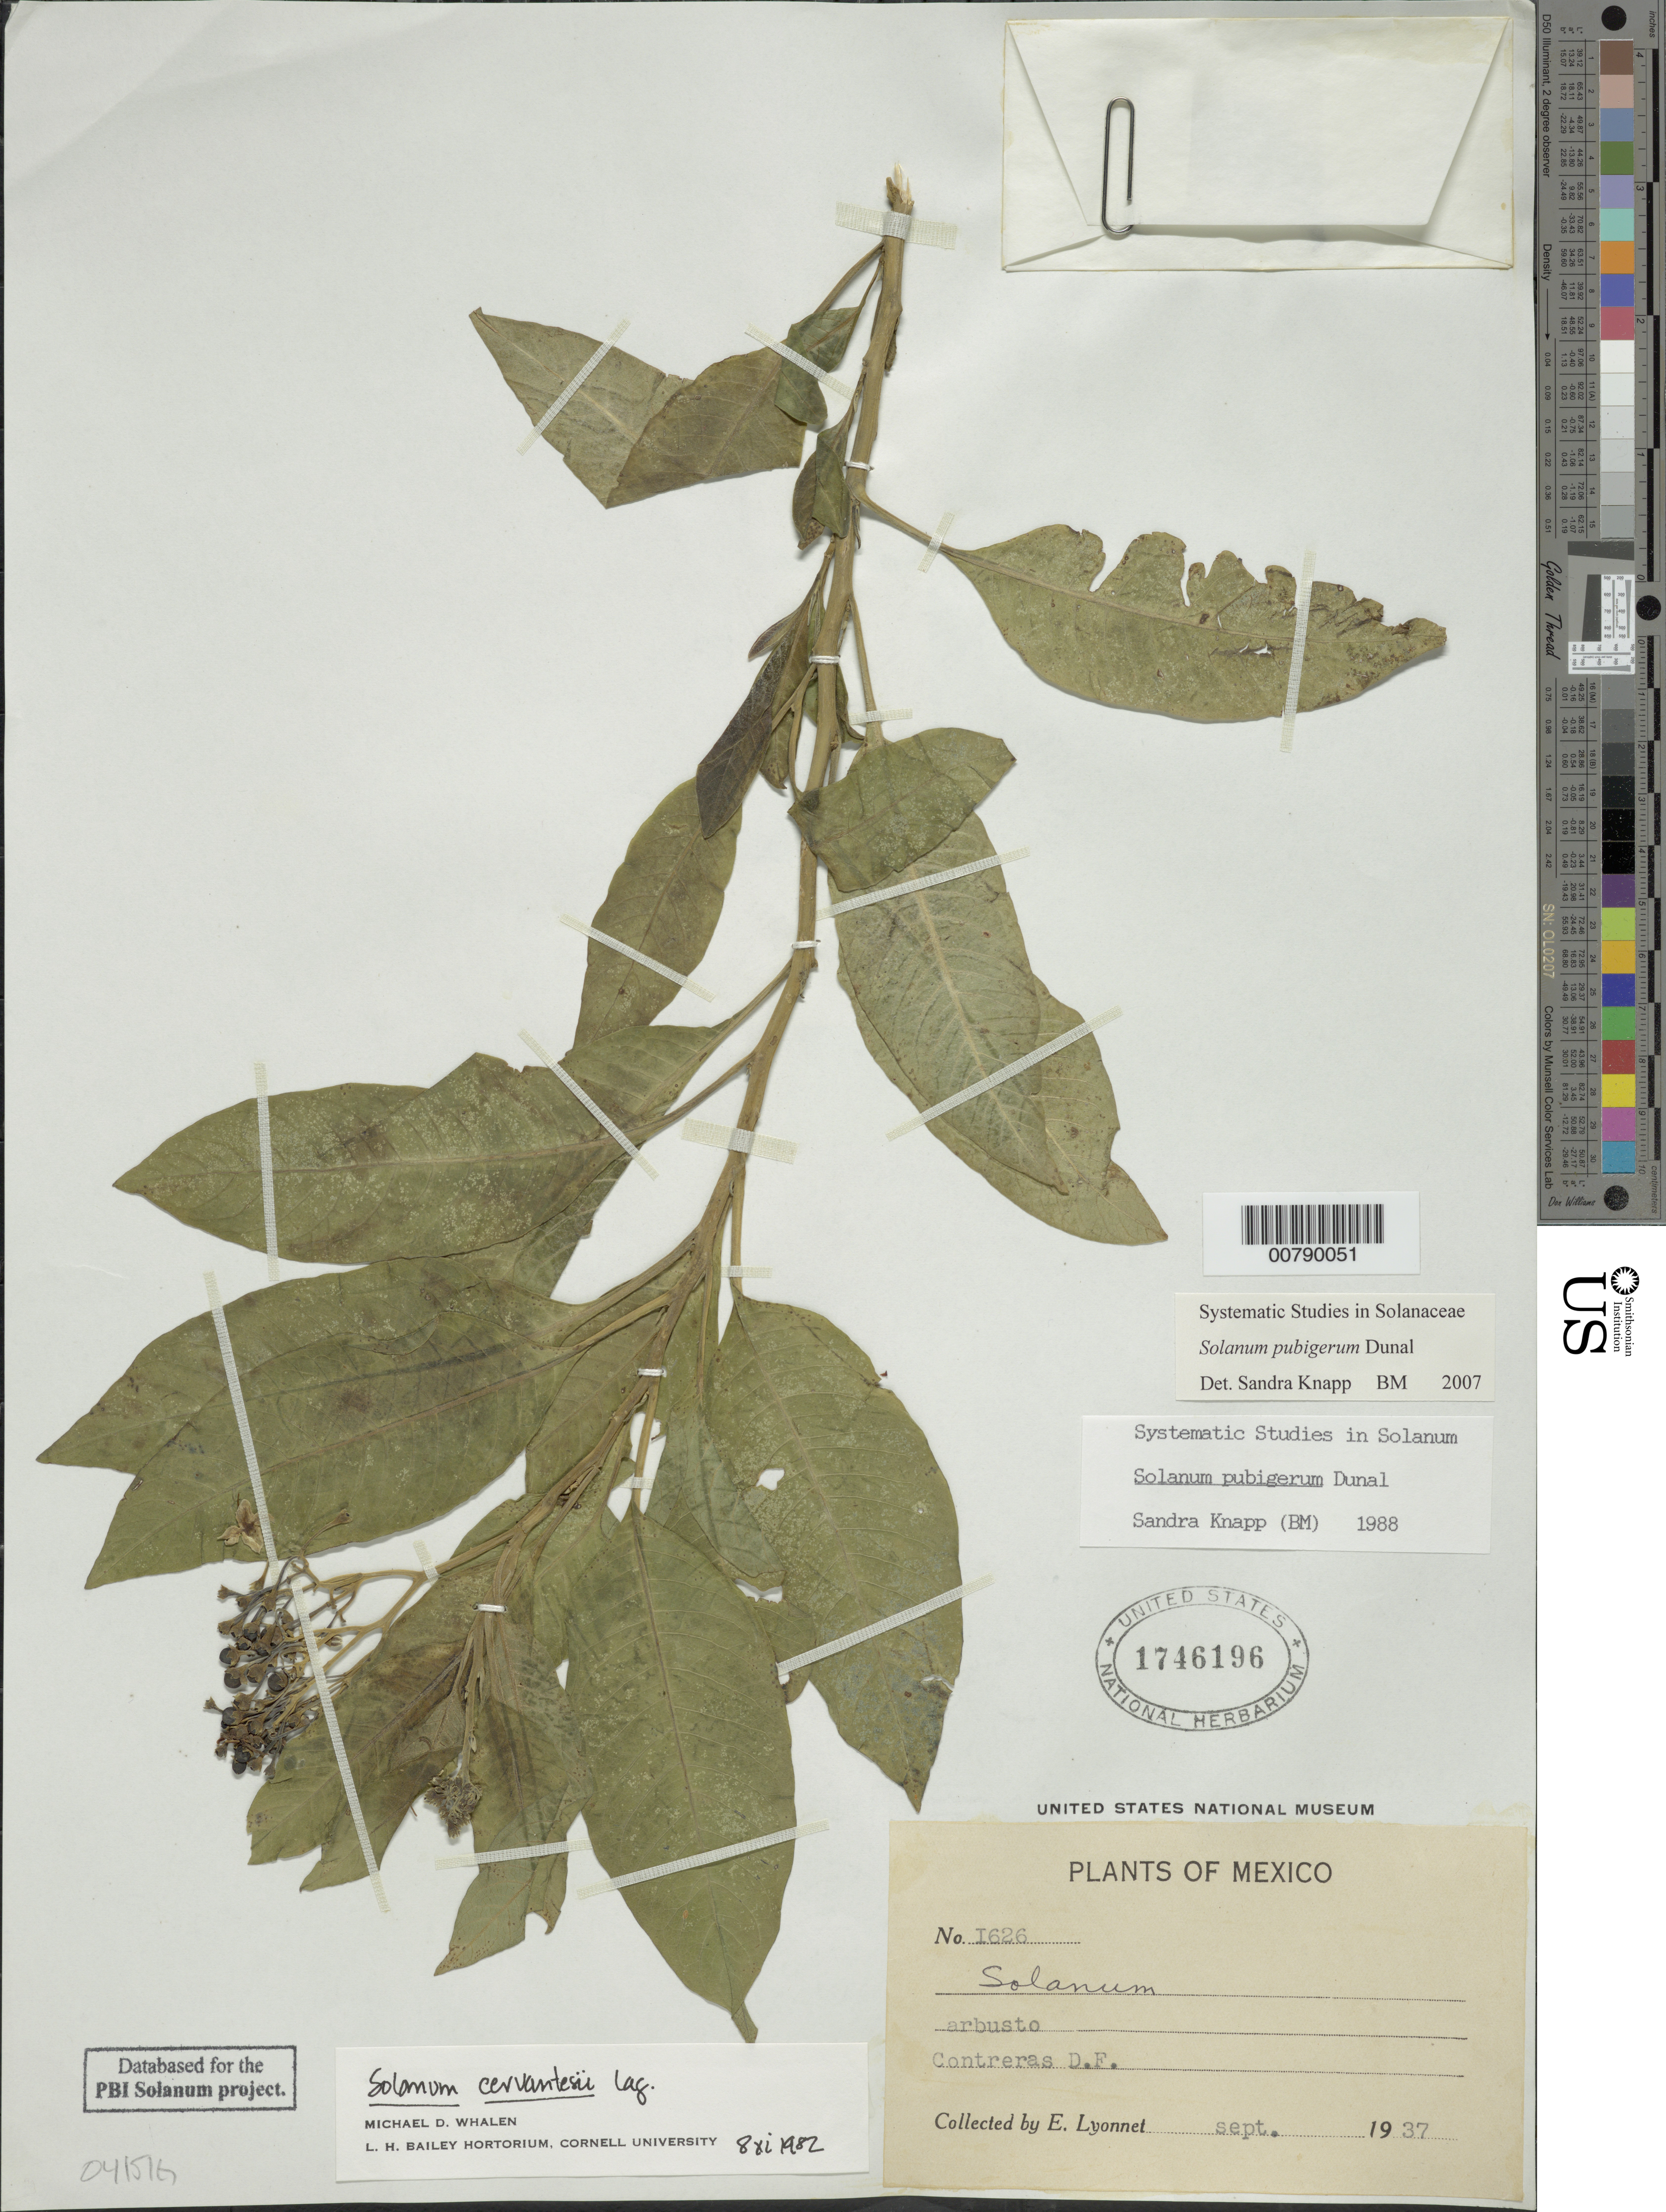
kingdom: Plantae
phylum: Tracheophyta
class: Magnoliopsida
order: Solanales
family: Solanaceae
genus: Solanum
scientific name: Solanum pubigerum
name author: Dunal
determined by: Knapp, S. D.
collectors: Bro. E. Lyonnet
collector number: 1626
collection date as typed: Sep 1937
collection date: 1937-09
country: Mexico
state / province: Distrito Federal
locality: Contreras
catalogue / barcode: US 1746196